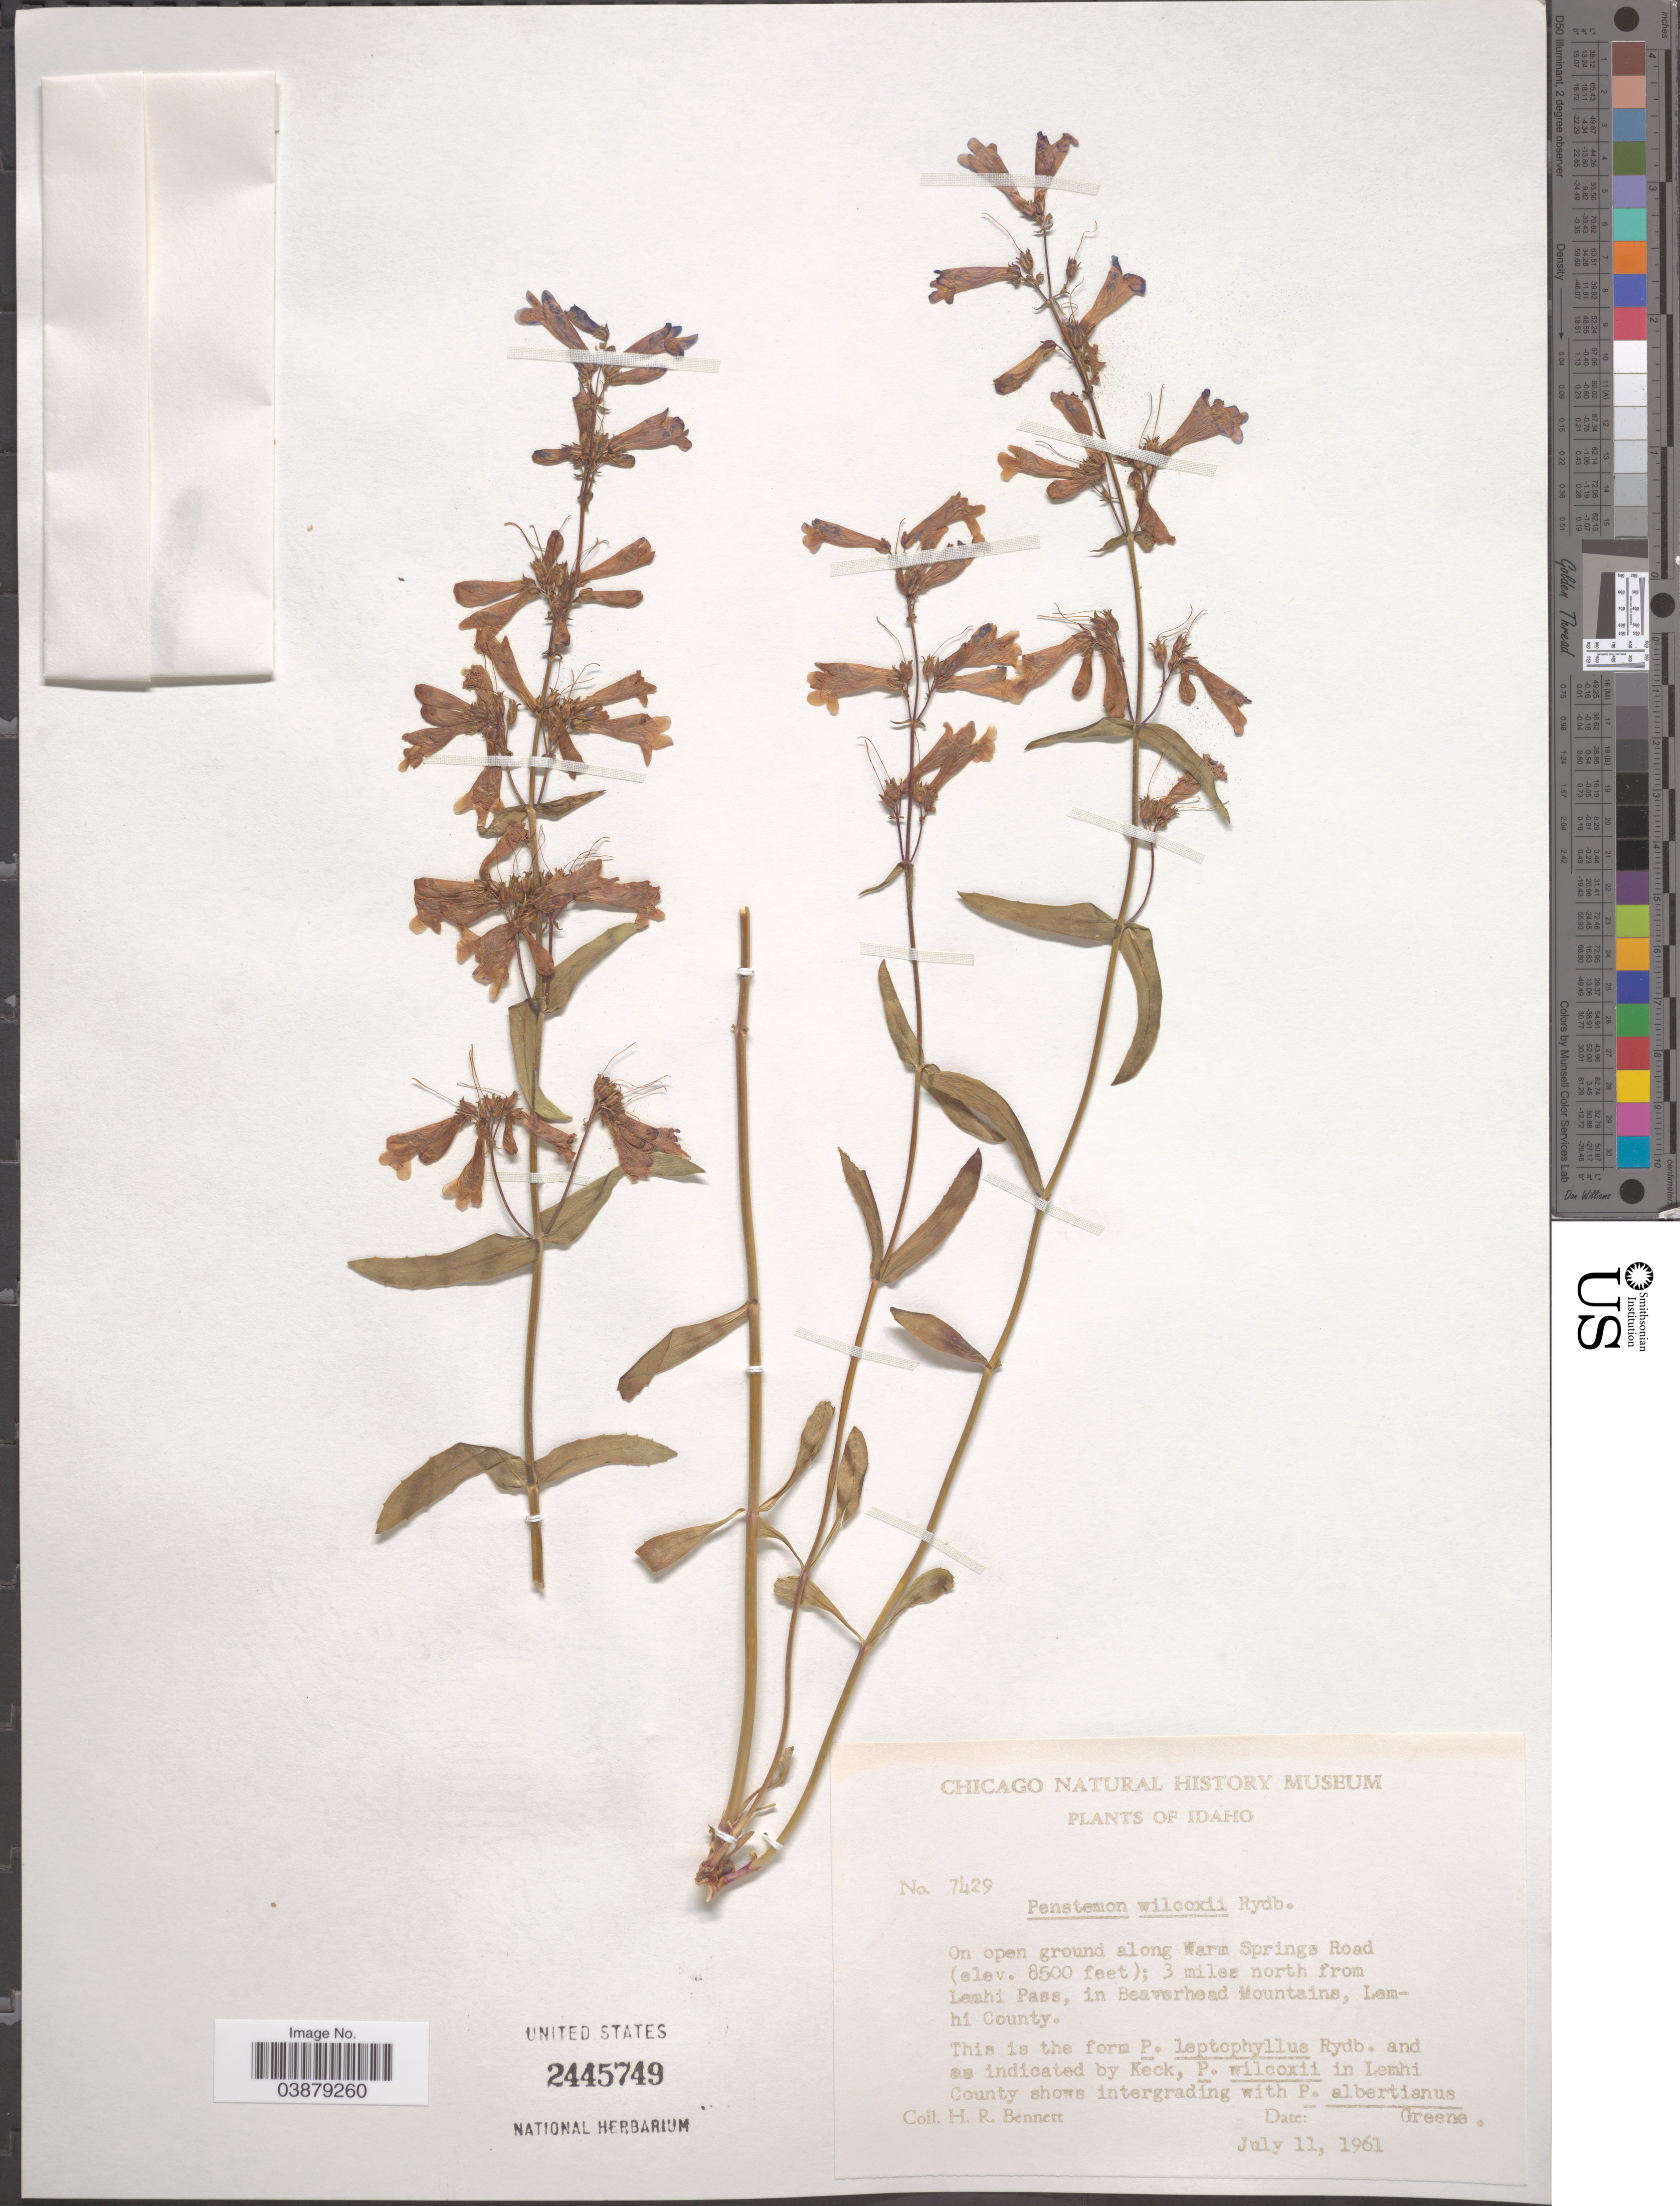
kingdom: Plantae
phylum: Tracheophyta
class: Magnoliopsida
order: Lamiales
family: Plantaginaceae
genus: Penstemon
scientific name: Penstemon wilcoxii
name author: Rydb.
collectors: H. R. Bennett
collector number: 7429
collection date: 1961-07-11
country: United States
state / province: Idaho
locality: On open ground along Warm Springs Road; 3 miles north from Lemhi Pass, in Beaverhead Mountains, Lemhi County.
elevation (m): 2591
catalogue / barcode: US 2445749